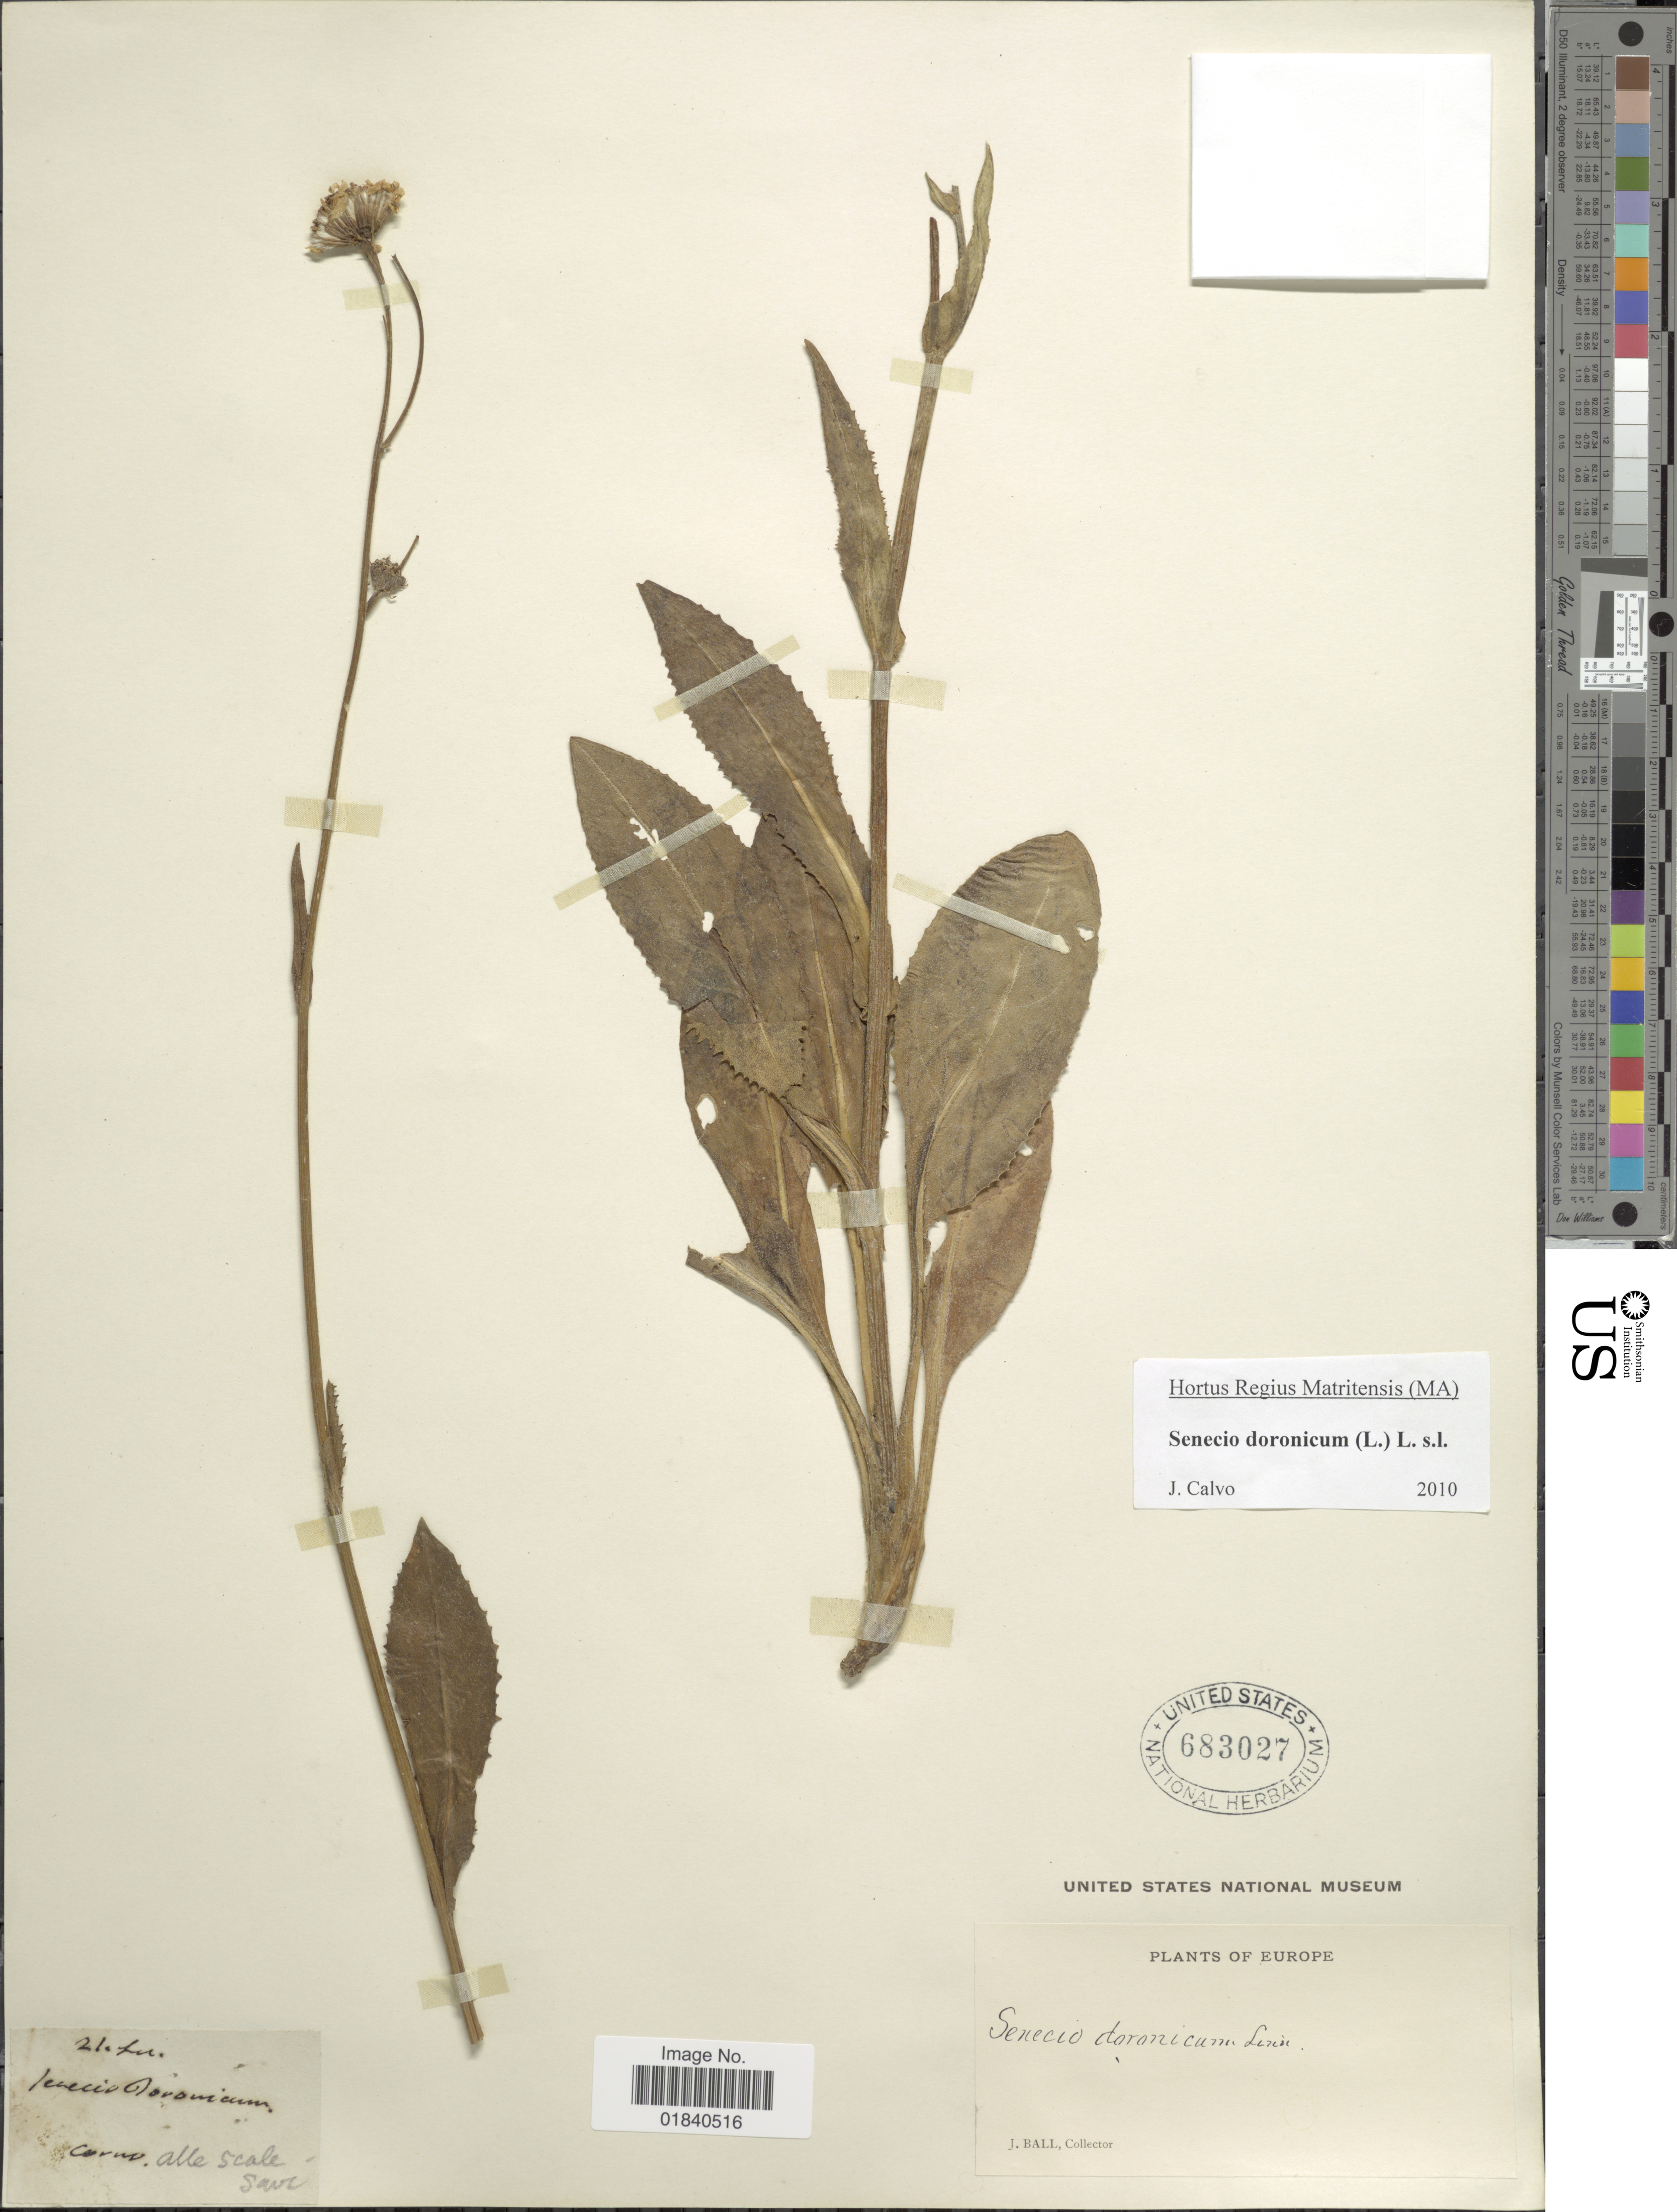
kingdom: Plantae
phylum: Tracheophyta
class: Magnoliopsida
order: Asterales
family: Asteraceae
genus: Senecio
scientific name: Senecio doronicum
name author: (L.) L.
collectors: J. Ball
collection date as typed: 21.lu?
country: Italy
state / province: Tuscany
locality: Corno alle Scale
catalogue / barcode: US 683027